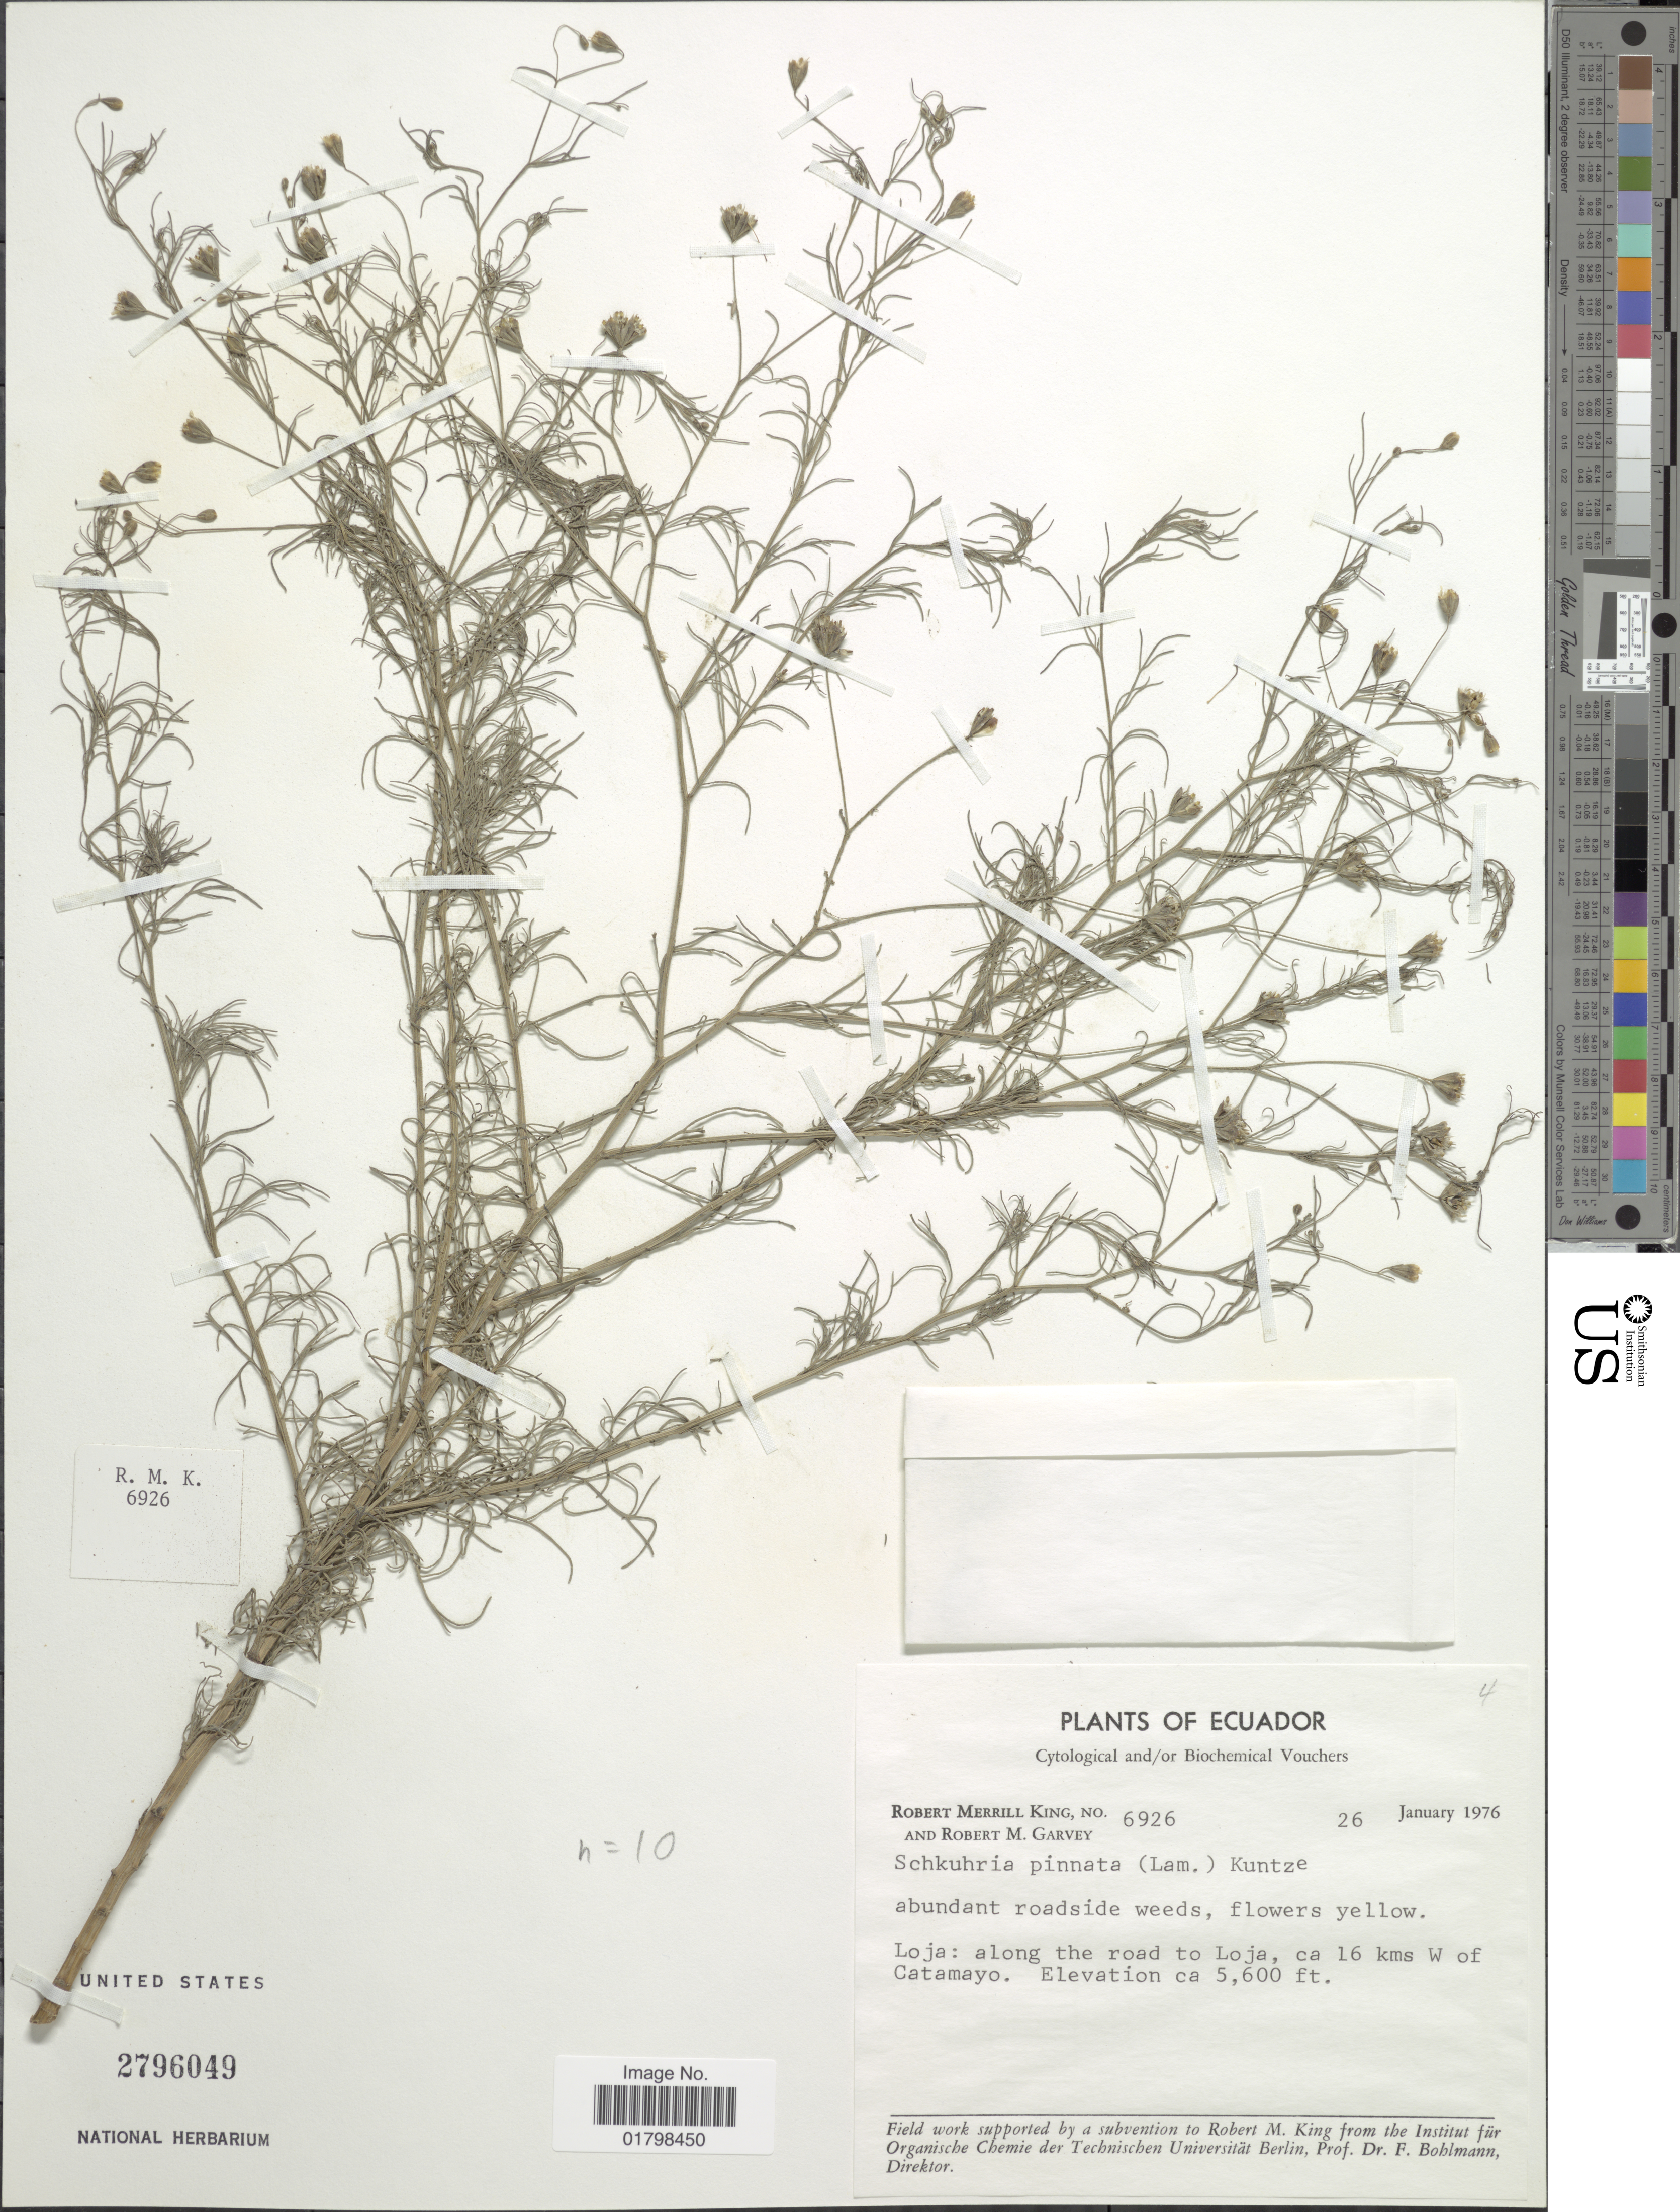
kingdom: Plantae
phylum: Tracheophyta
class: Magnoliopsida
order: Asterales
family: Asteraceae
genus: Schkuhria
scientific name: Schkuhria pinnata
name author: (Lam.) Kuntze ex Thell.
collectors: R. M. King & R. Garvey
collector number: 6926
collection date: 1976-01-26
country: Ecuador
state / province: Loja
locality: Along the road to Loja, ca 16 kms W of Catamayo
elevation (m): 1707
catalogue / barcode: US 2796049